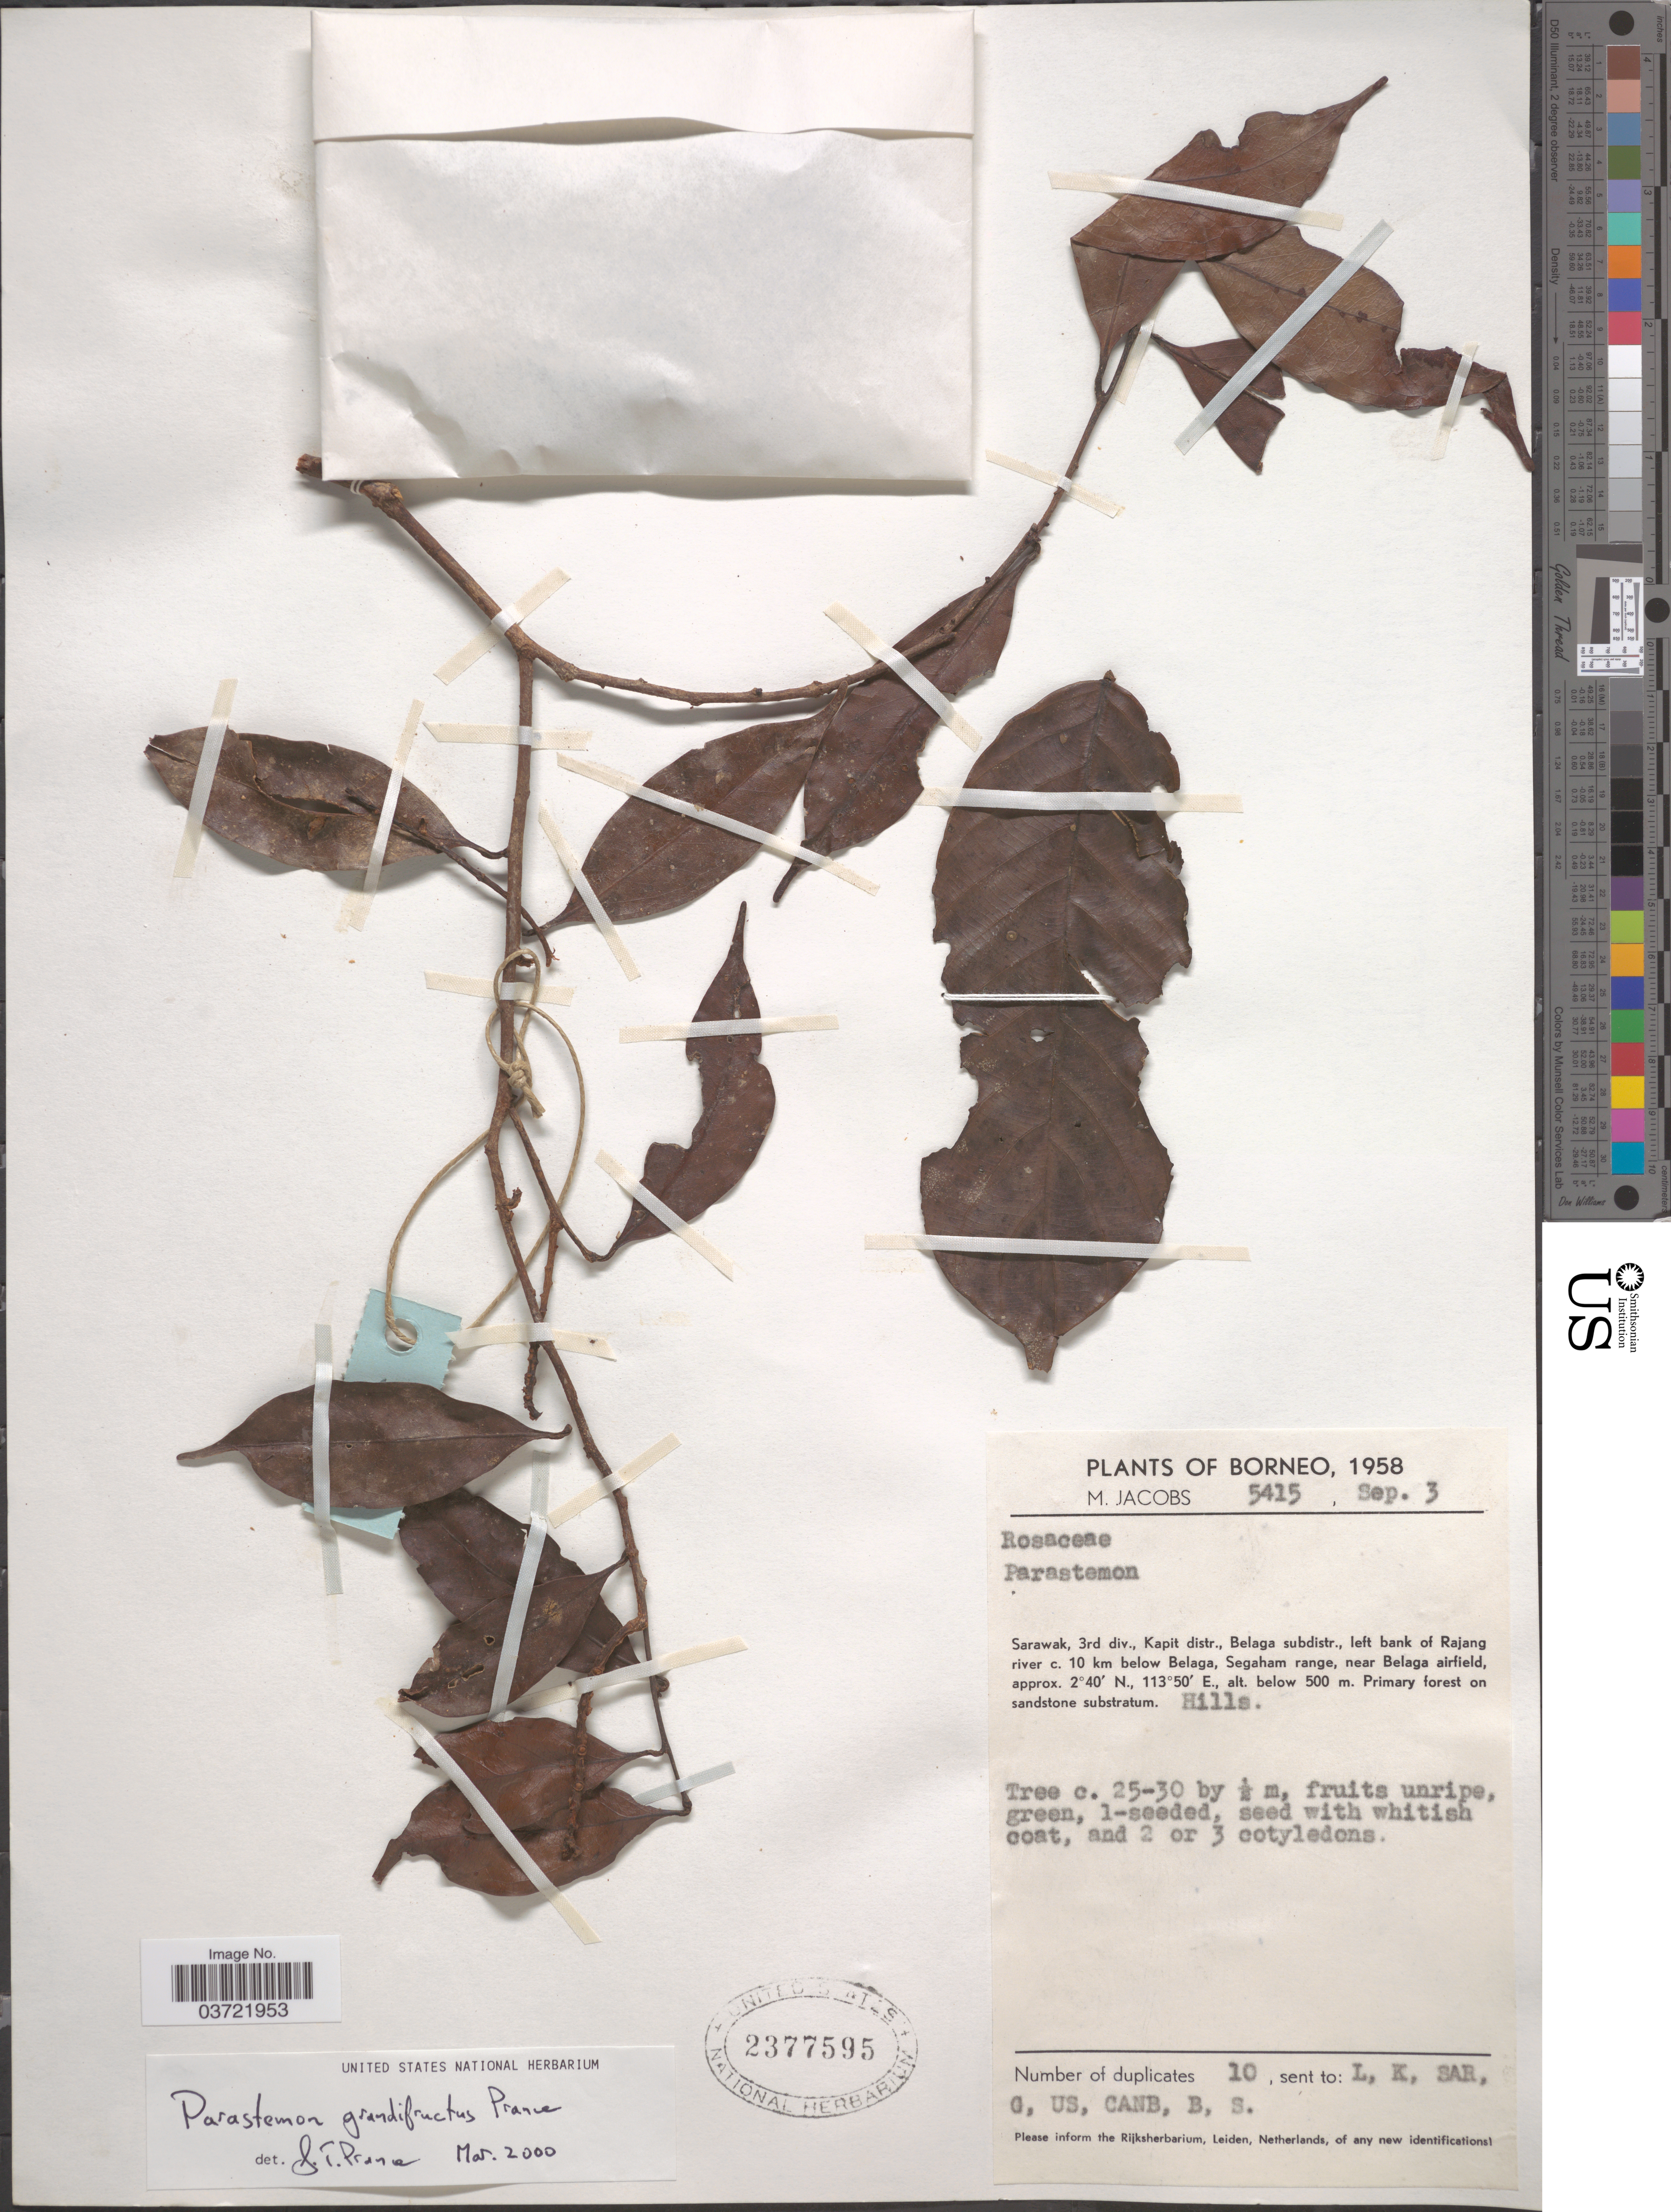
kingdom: Plantae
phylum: Tracheophyta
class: Magnoliopsida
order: Malpighiales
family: Chrysobalanaceae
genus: Parastemon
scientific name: Parastemon grandifructus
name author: Prance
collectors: M. Jacobs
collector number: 5415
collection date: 1958-09-03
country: Malaysia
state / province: Sarawak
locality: Borneo. 3rd div., Kapit distr., Belaga subdistr., left bank of Rajang river c. 10 km below Belaga, Segaham range, near Belaga airfield.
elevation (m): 500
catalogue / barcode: US 2377595